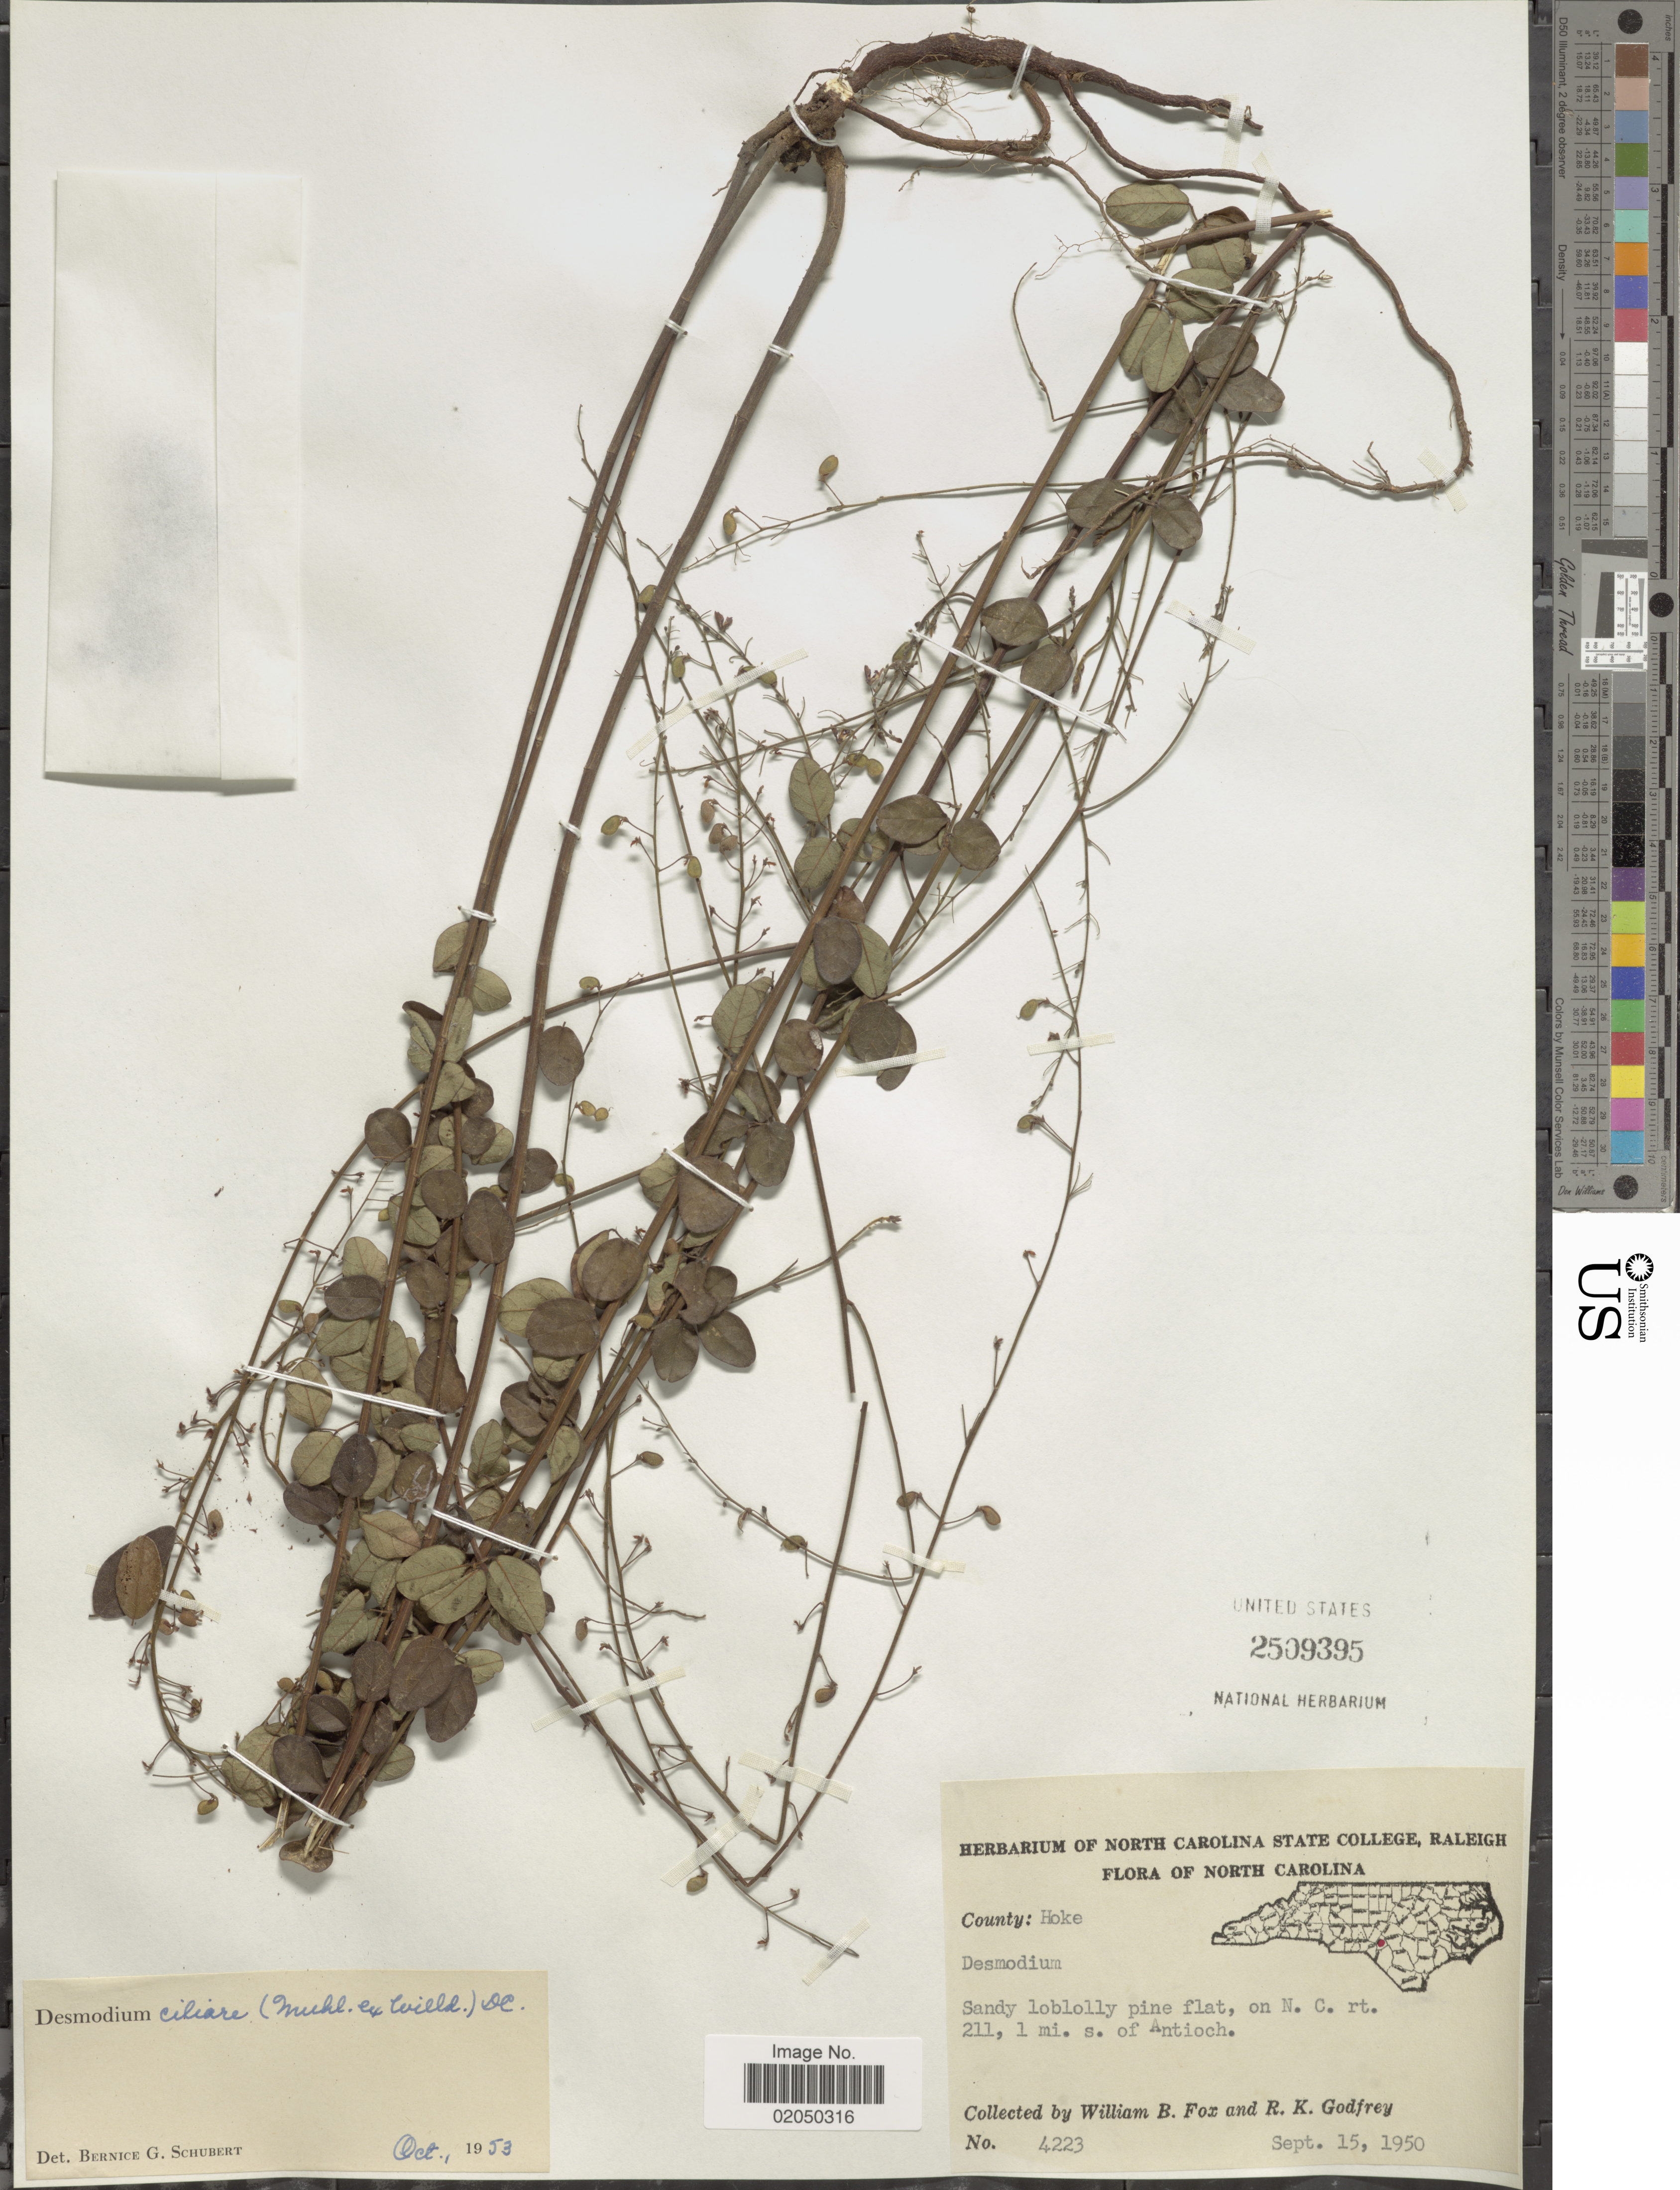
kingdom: Plantae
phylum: Tracheophyta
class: Magnoliopsida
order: Fabales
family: Fabaceae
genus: Desmodium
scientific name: Desmodium ciliare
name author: (Muhl. ex Willd.) DC.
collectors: W. B. Fox & R. K. Godfrey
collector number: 4223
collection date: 1950-09-15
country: United States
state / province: North Carolina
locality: County: Hoke, on N.C. rt. 211, 1 mi. s. of Antioch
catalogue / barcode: US 2509395